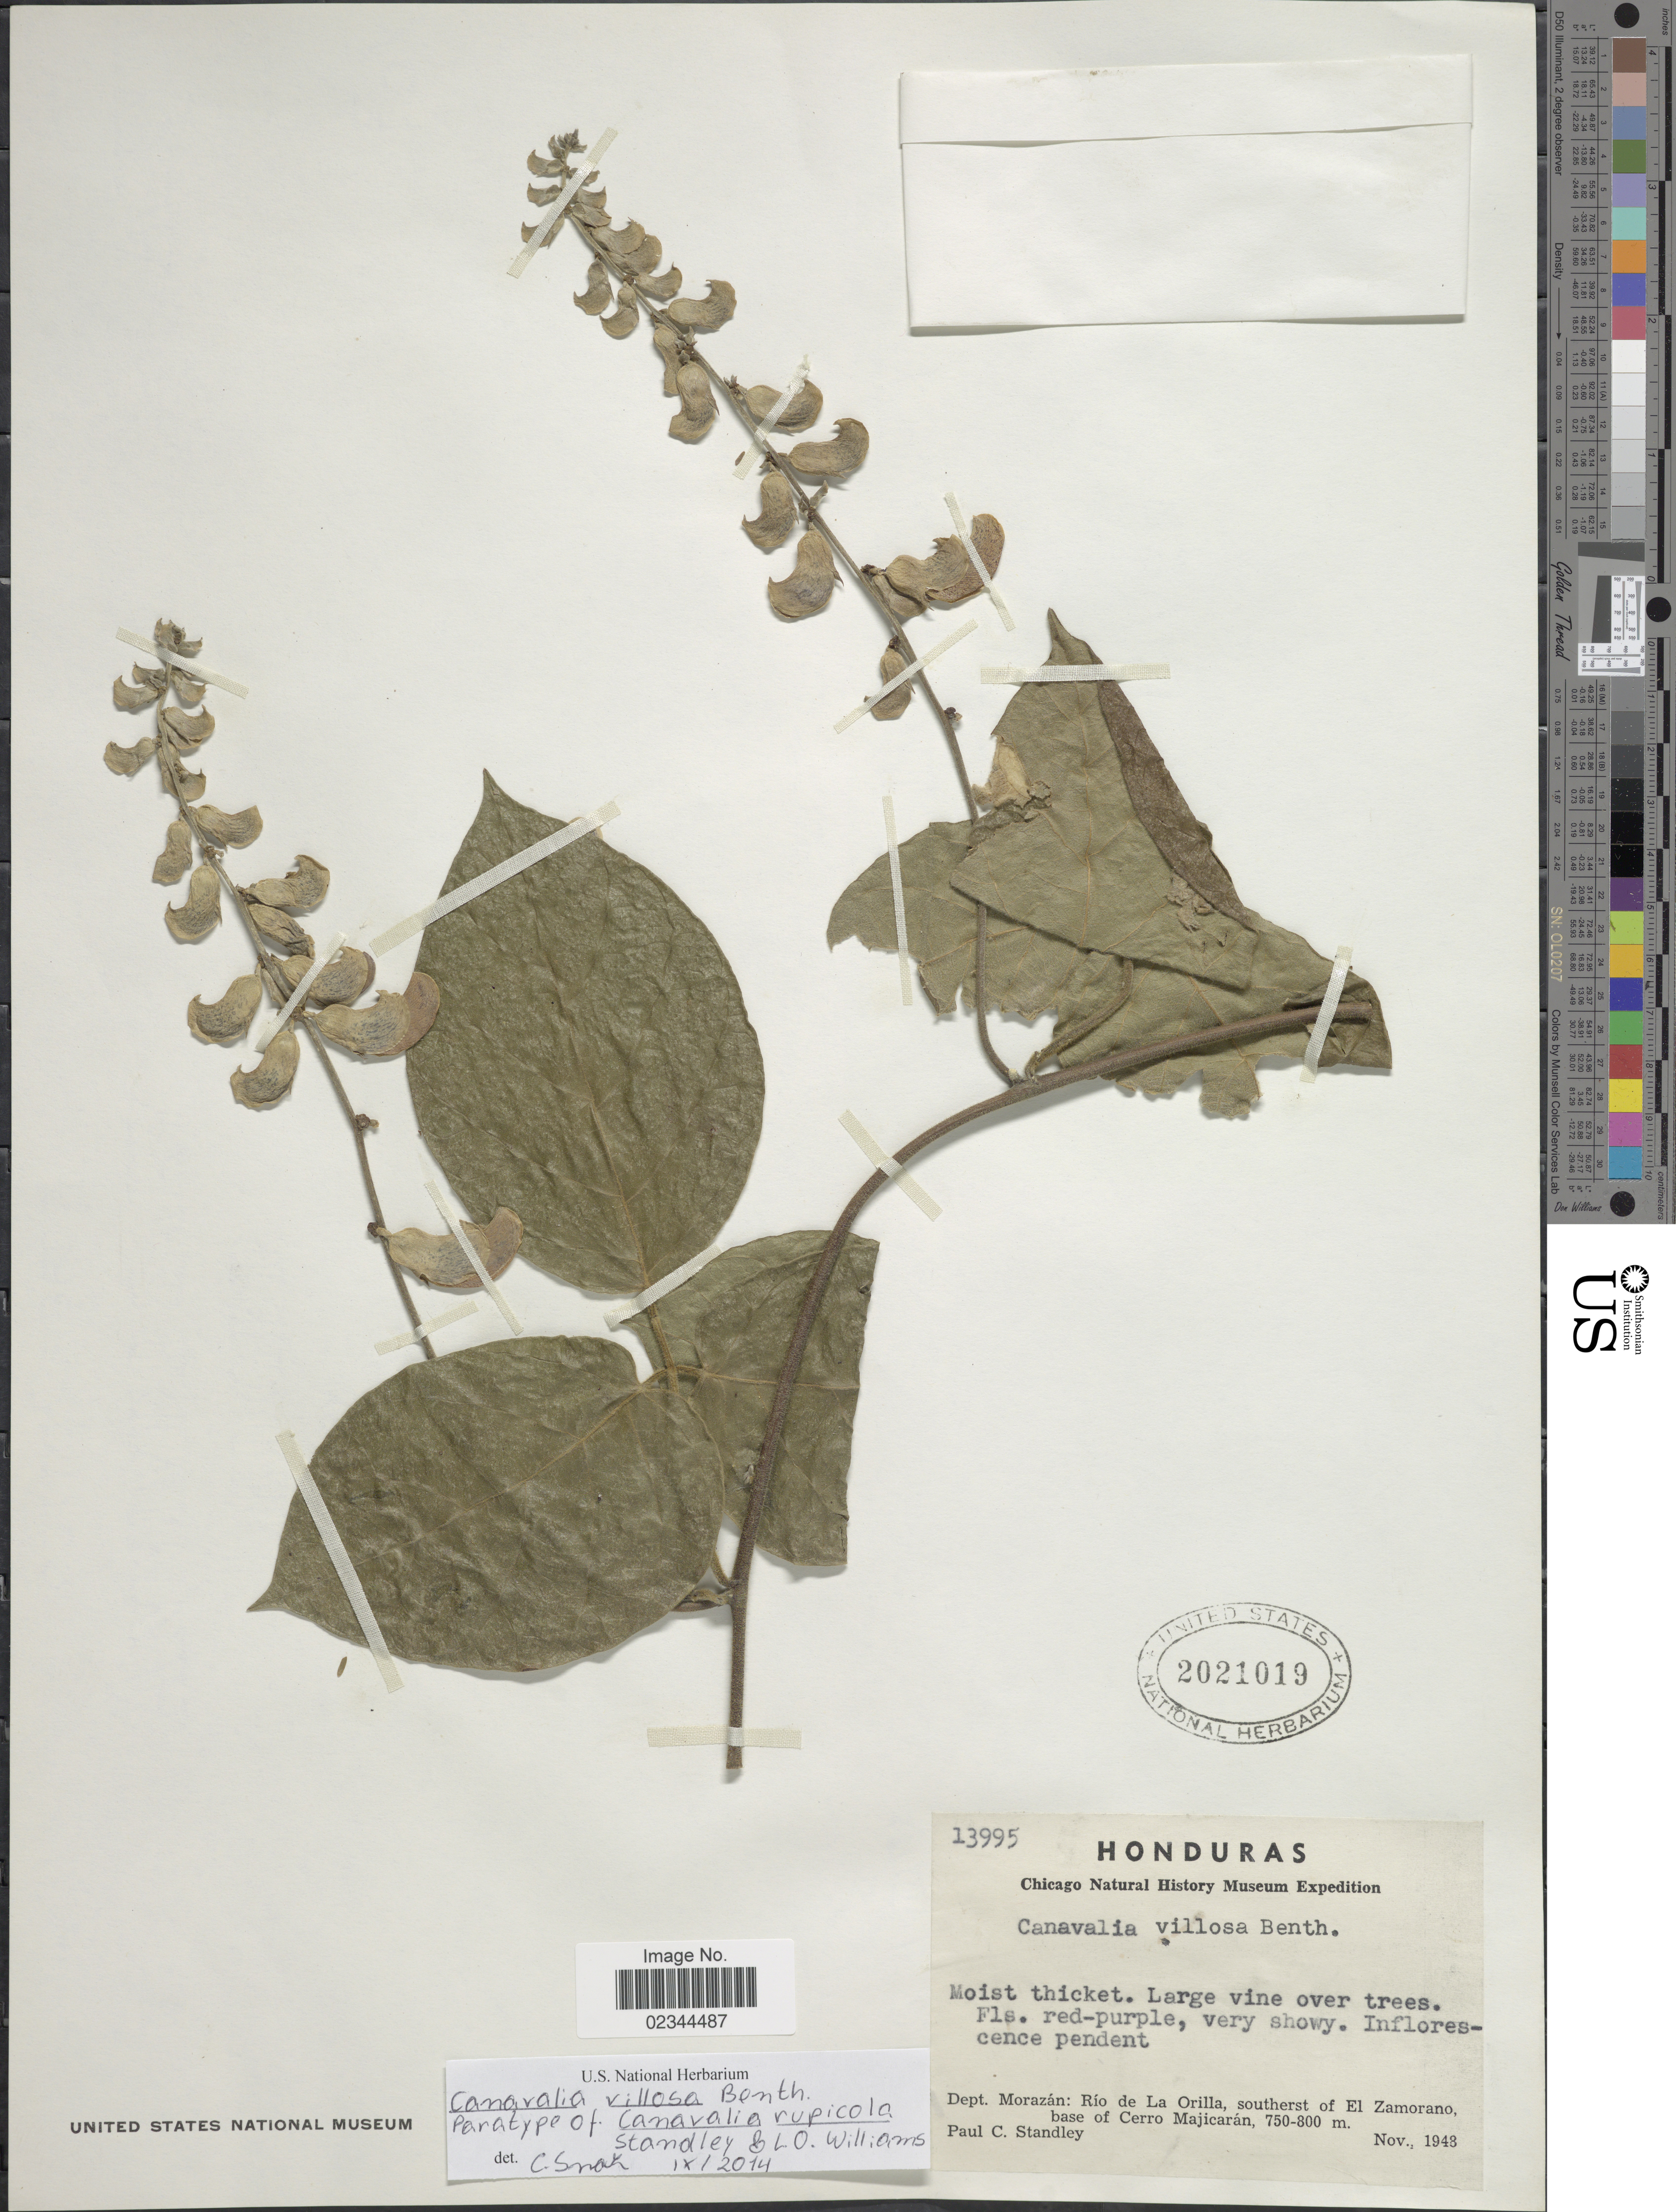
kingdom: Plantae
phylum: Tracheophyta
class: Magnoliopsida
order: Fabales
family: Fabaceae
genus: Canavalia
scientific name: Canavalia villosa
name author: Benth.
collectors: P. C. Standley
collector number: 13995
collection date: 1943-11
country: Honduras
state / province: Fco. Morazán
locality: Dept. Morazan, Rio de La Orilla, southerst of El Zamorano, base of Cerro Majicaran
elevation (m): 750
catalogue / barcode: US 2021019